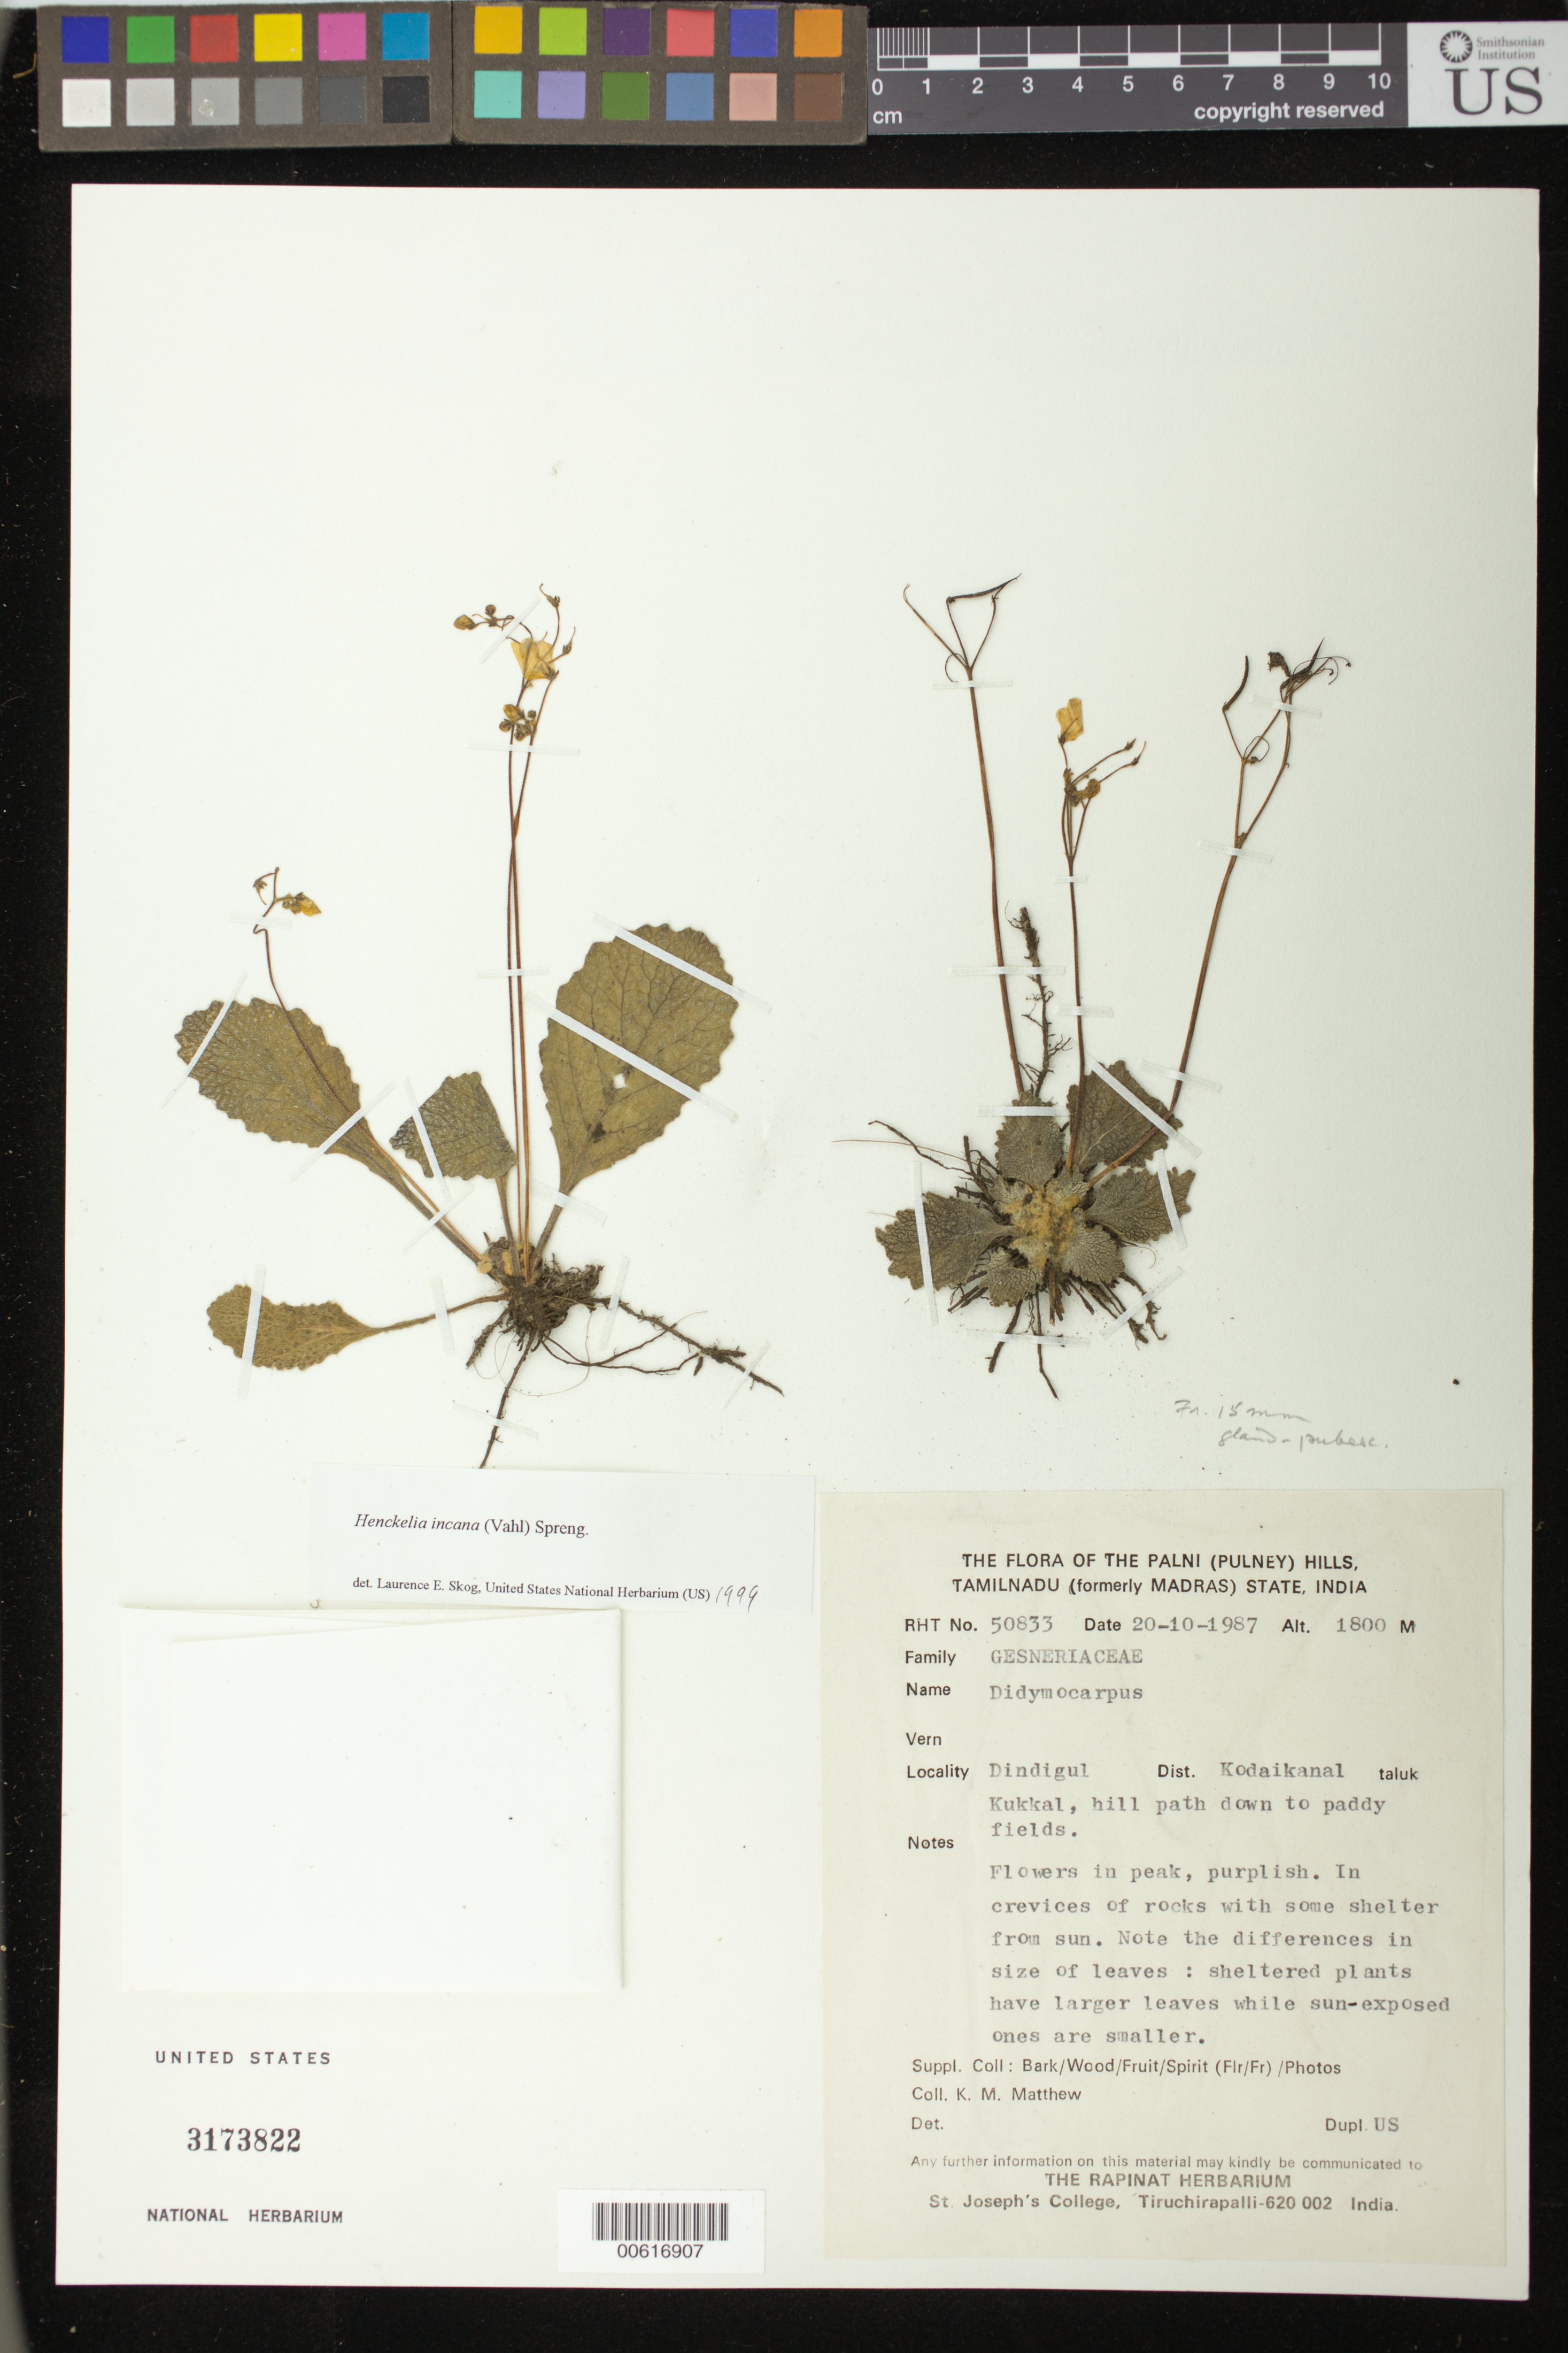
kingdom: Plantae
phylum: Tracheophyta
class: Magnoliopsida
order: Lamiales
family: Gesneriaceae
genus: Henckelia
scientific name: Henckelia incana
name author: (Vahl) Spreng.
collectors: K. M. Matthew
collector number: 50833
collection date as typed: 20 Oct 1987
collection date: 1987-10-20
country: India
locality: Dingigul, kodaikanal taluk, kukkal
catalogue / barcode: US 3173822